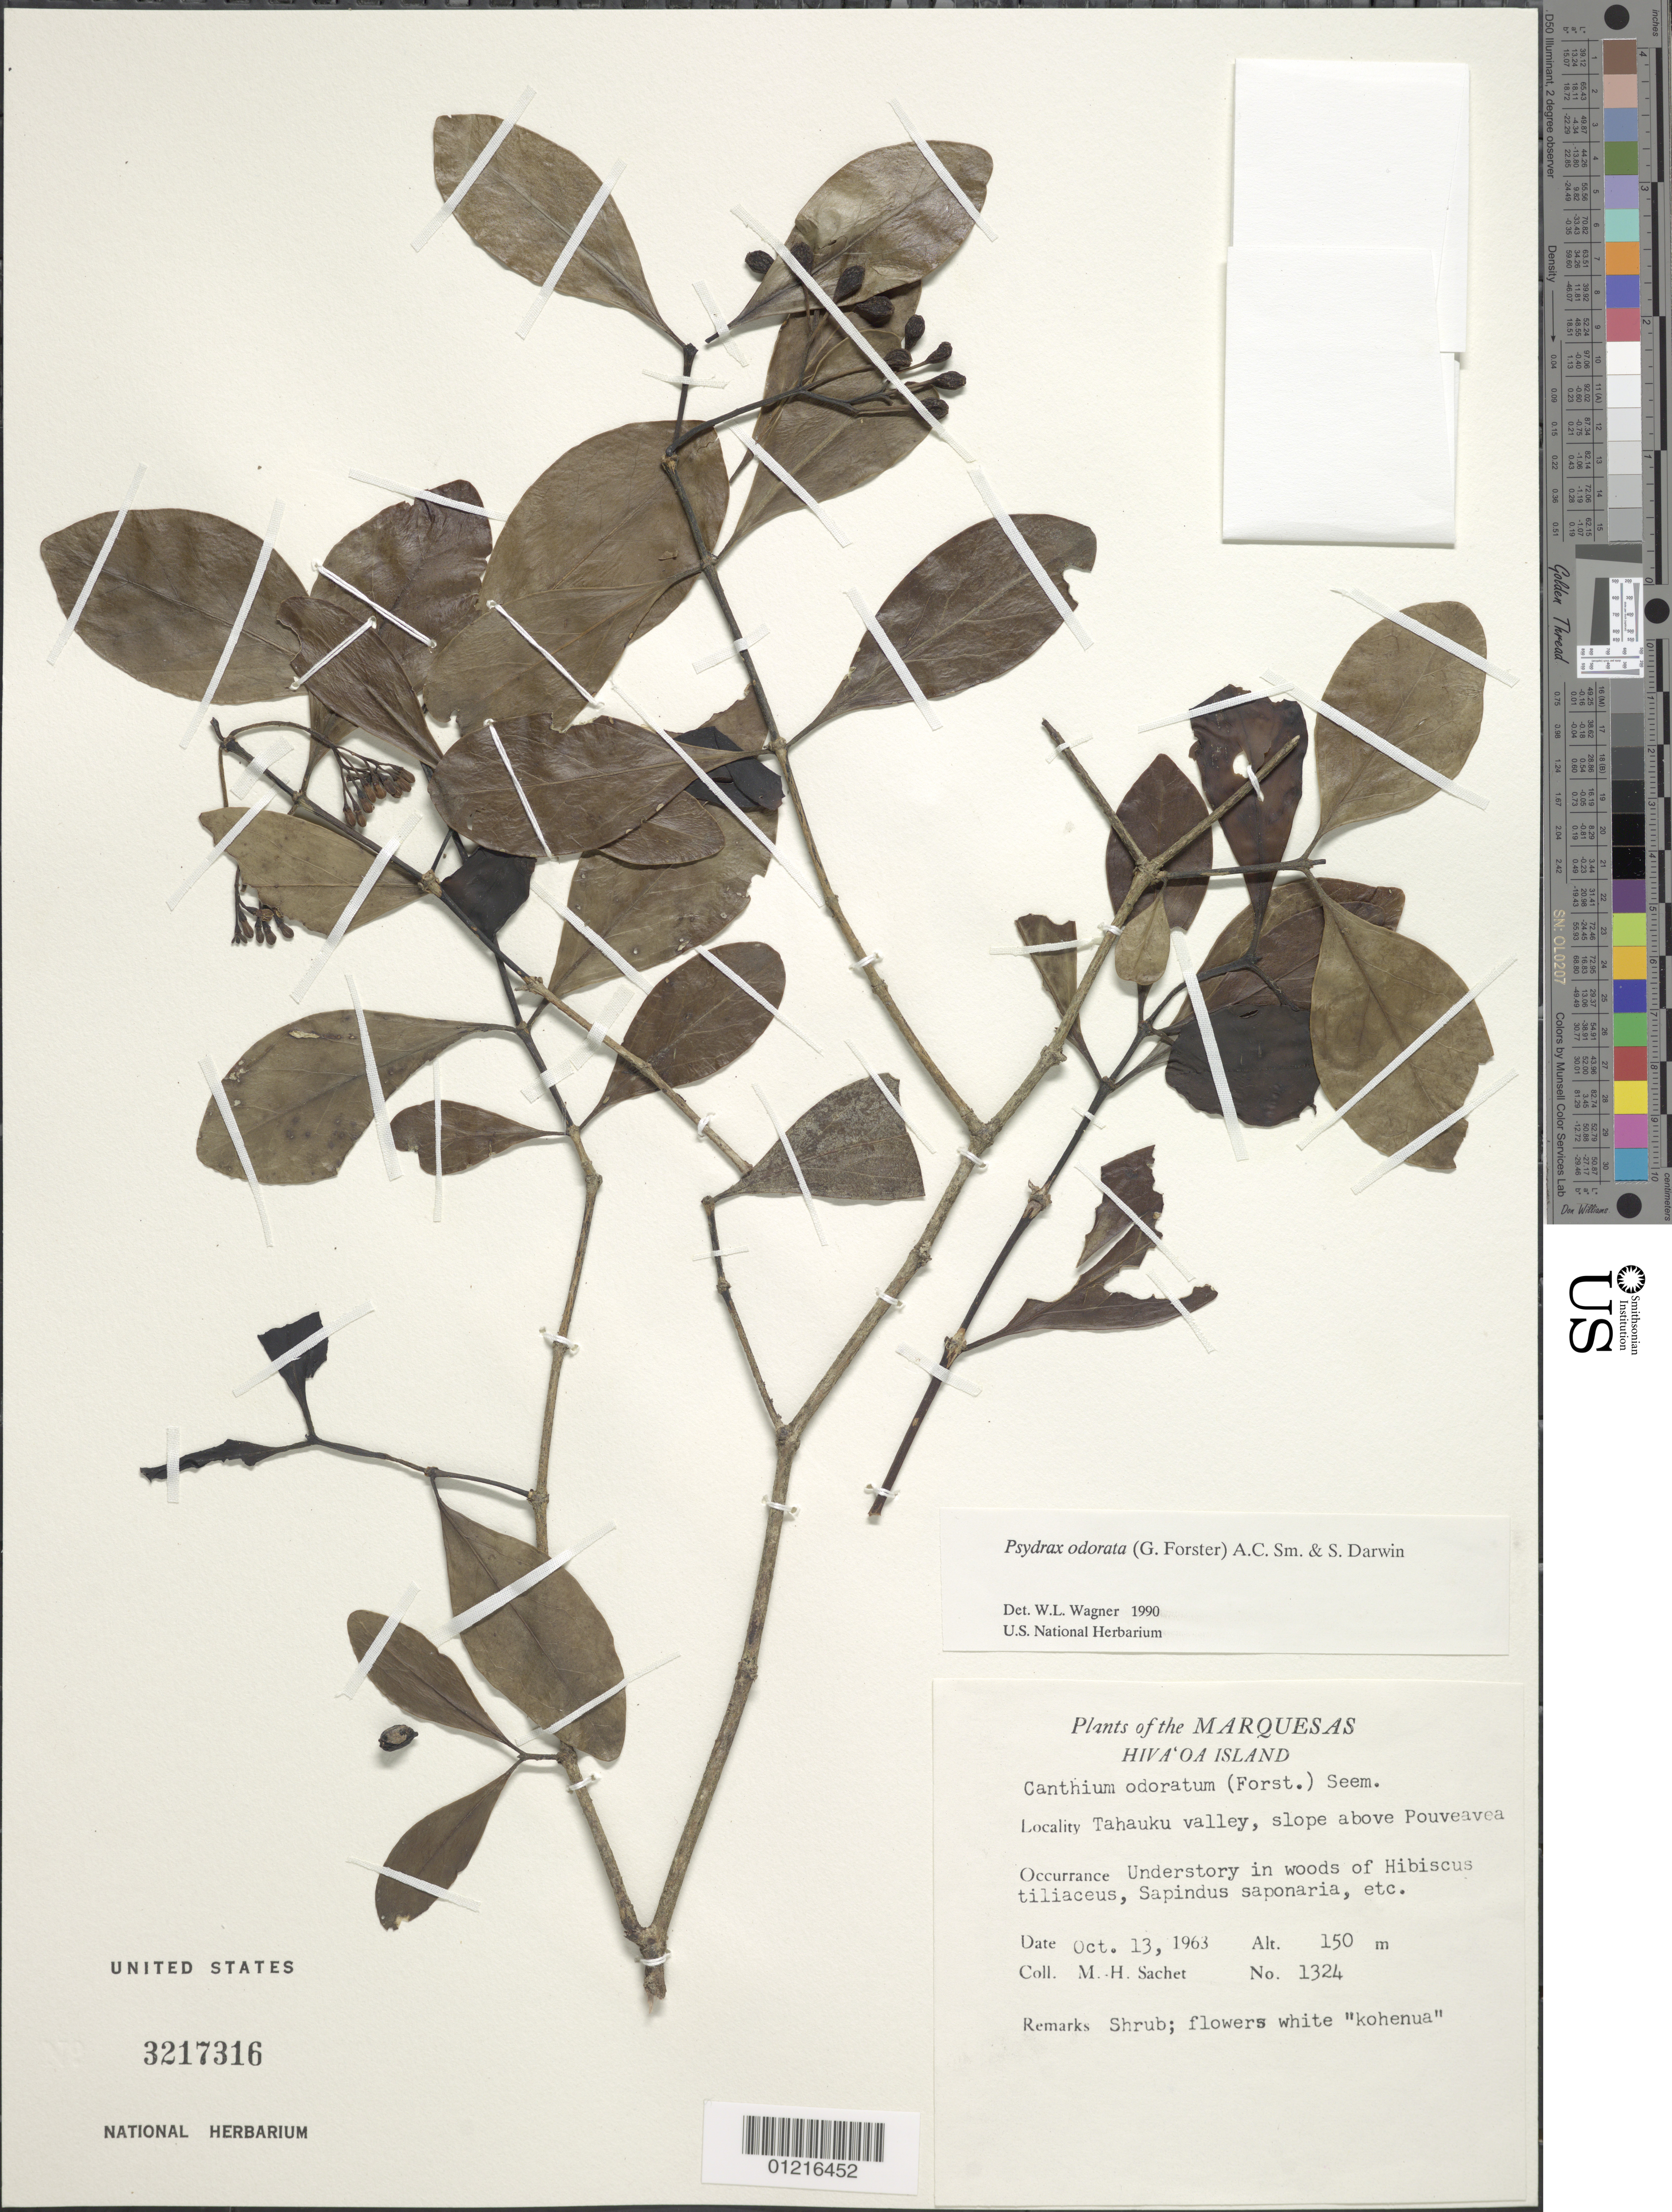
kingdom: Plantae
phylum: Tracheophyta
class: Magnoliopsida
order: Gentianales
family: Rubiaceae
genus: Psydrax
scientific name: Psydrax odorata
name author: (G. Forst.) A.C. Sm. & S.P. Darwin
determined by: Wagner, W. L., (BOT), Smithsonian Institution - National Museum of Natural History (UNITED STATES)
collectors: M.-H. Sachet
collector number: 1324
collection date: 1963-10-13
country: French Polynesia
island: Hiva Oa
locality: Tahauku Valley, slope above Pouveavea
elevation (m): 150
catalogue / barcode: US 3217316